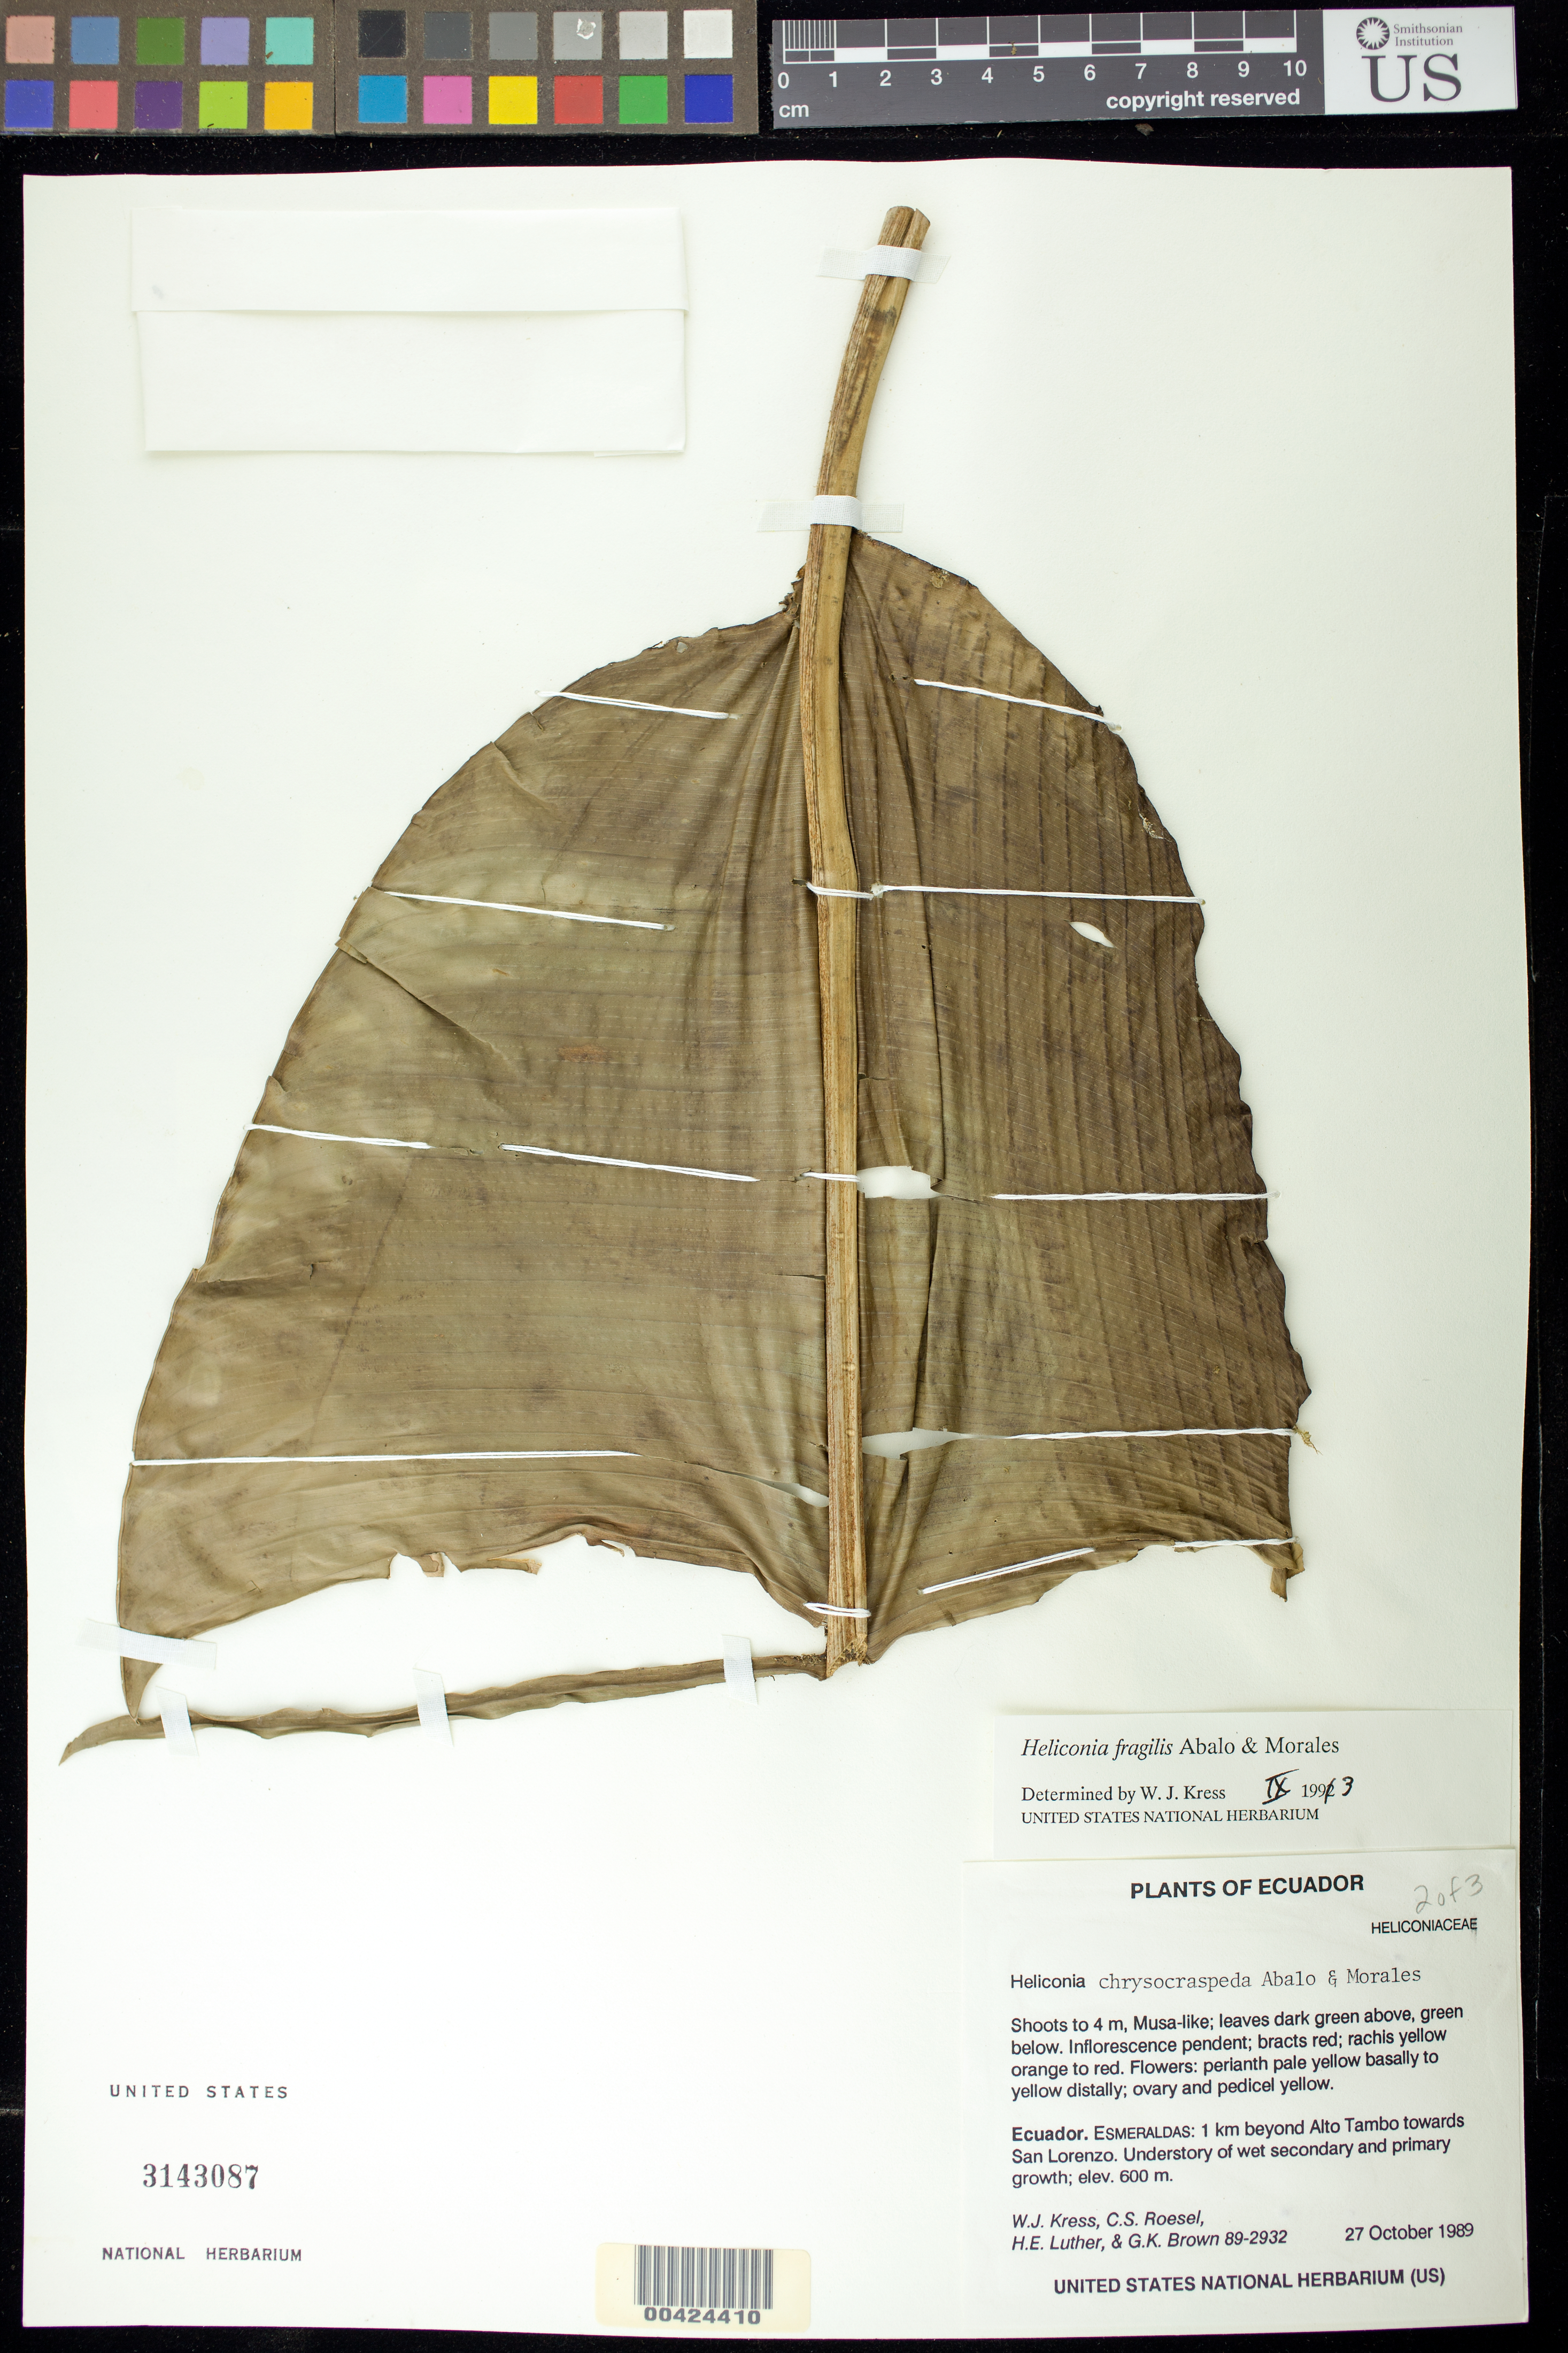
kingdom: Plantae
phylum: Tracheophyta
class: Liliopsida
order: Zingiberales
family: Heliconiaceae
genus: Heliconia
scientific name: Heliconia fragilis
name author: Abalo & G. Morales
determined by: Kress, W. J., (US), Smithsonian Institution - National Museum of Natural History (UNITED STATES)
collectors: W. J. Kress, C. S. Roesel, Harry E. Luther & G. K. Brown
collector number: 89-2932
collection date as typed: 27 Oct 1989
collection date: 1989-10-27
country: Ecuador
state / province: Esmeraldas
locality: Alto Tambo, 1 km beyond; towards San Lorenzo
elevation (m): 600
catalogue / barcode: US 3143087